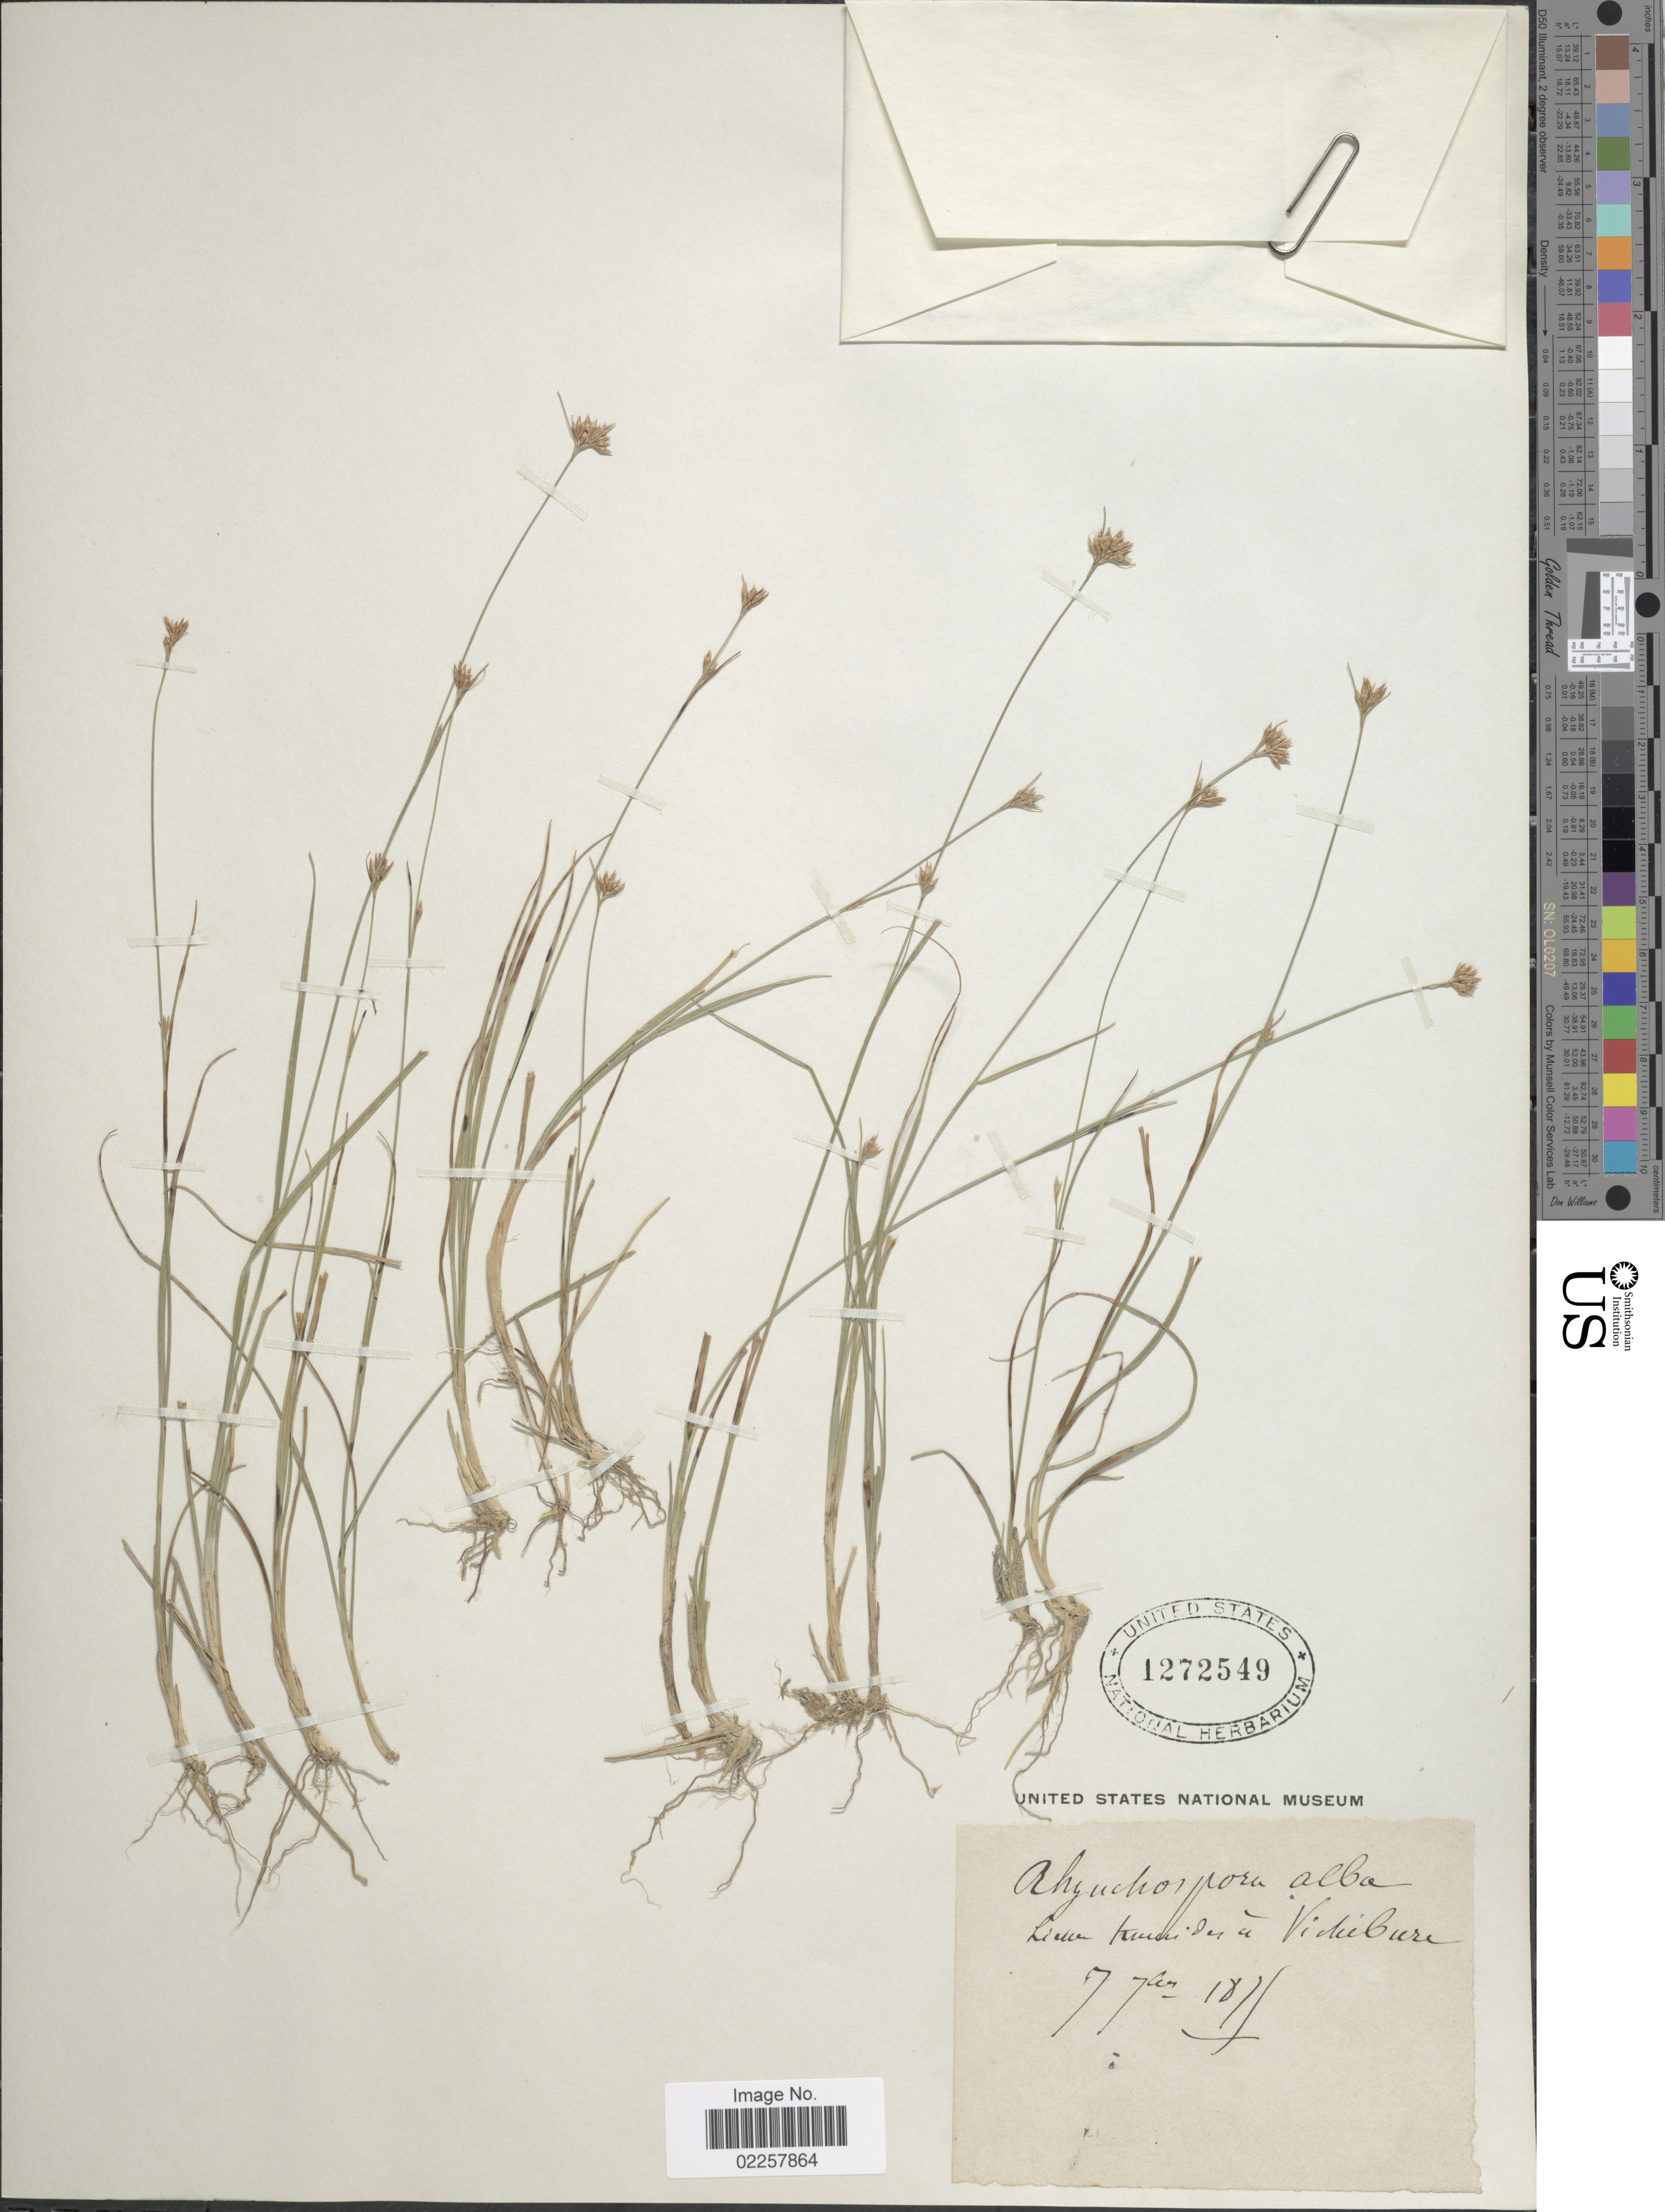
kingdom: Plantae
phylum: Tracheophyta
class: Liliopsida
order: Poales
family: Cyperaceae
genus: Rhynchospora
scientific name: Rhynchospora alba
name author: (L.) Vahl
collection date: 1871-02-07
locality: Lieux truides de a Vidiecure [interpreted]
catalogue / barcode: US 1272549